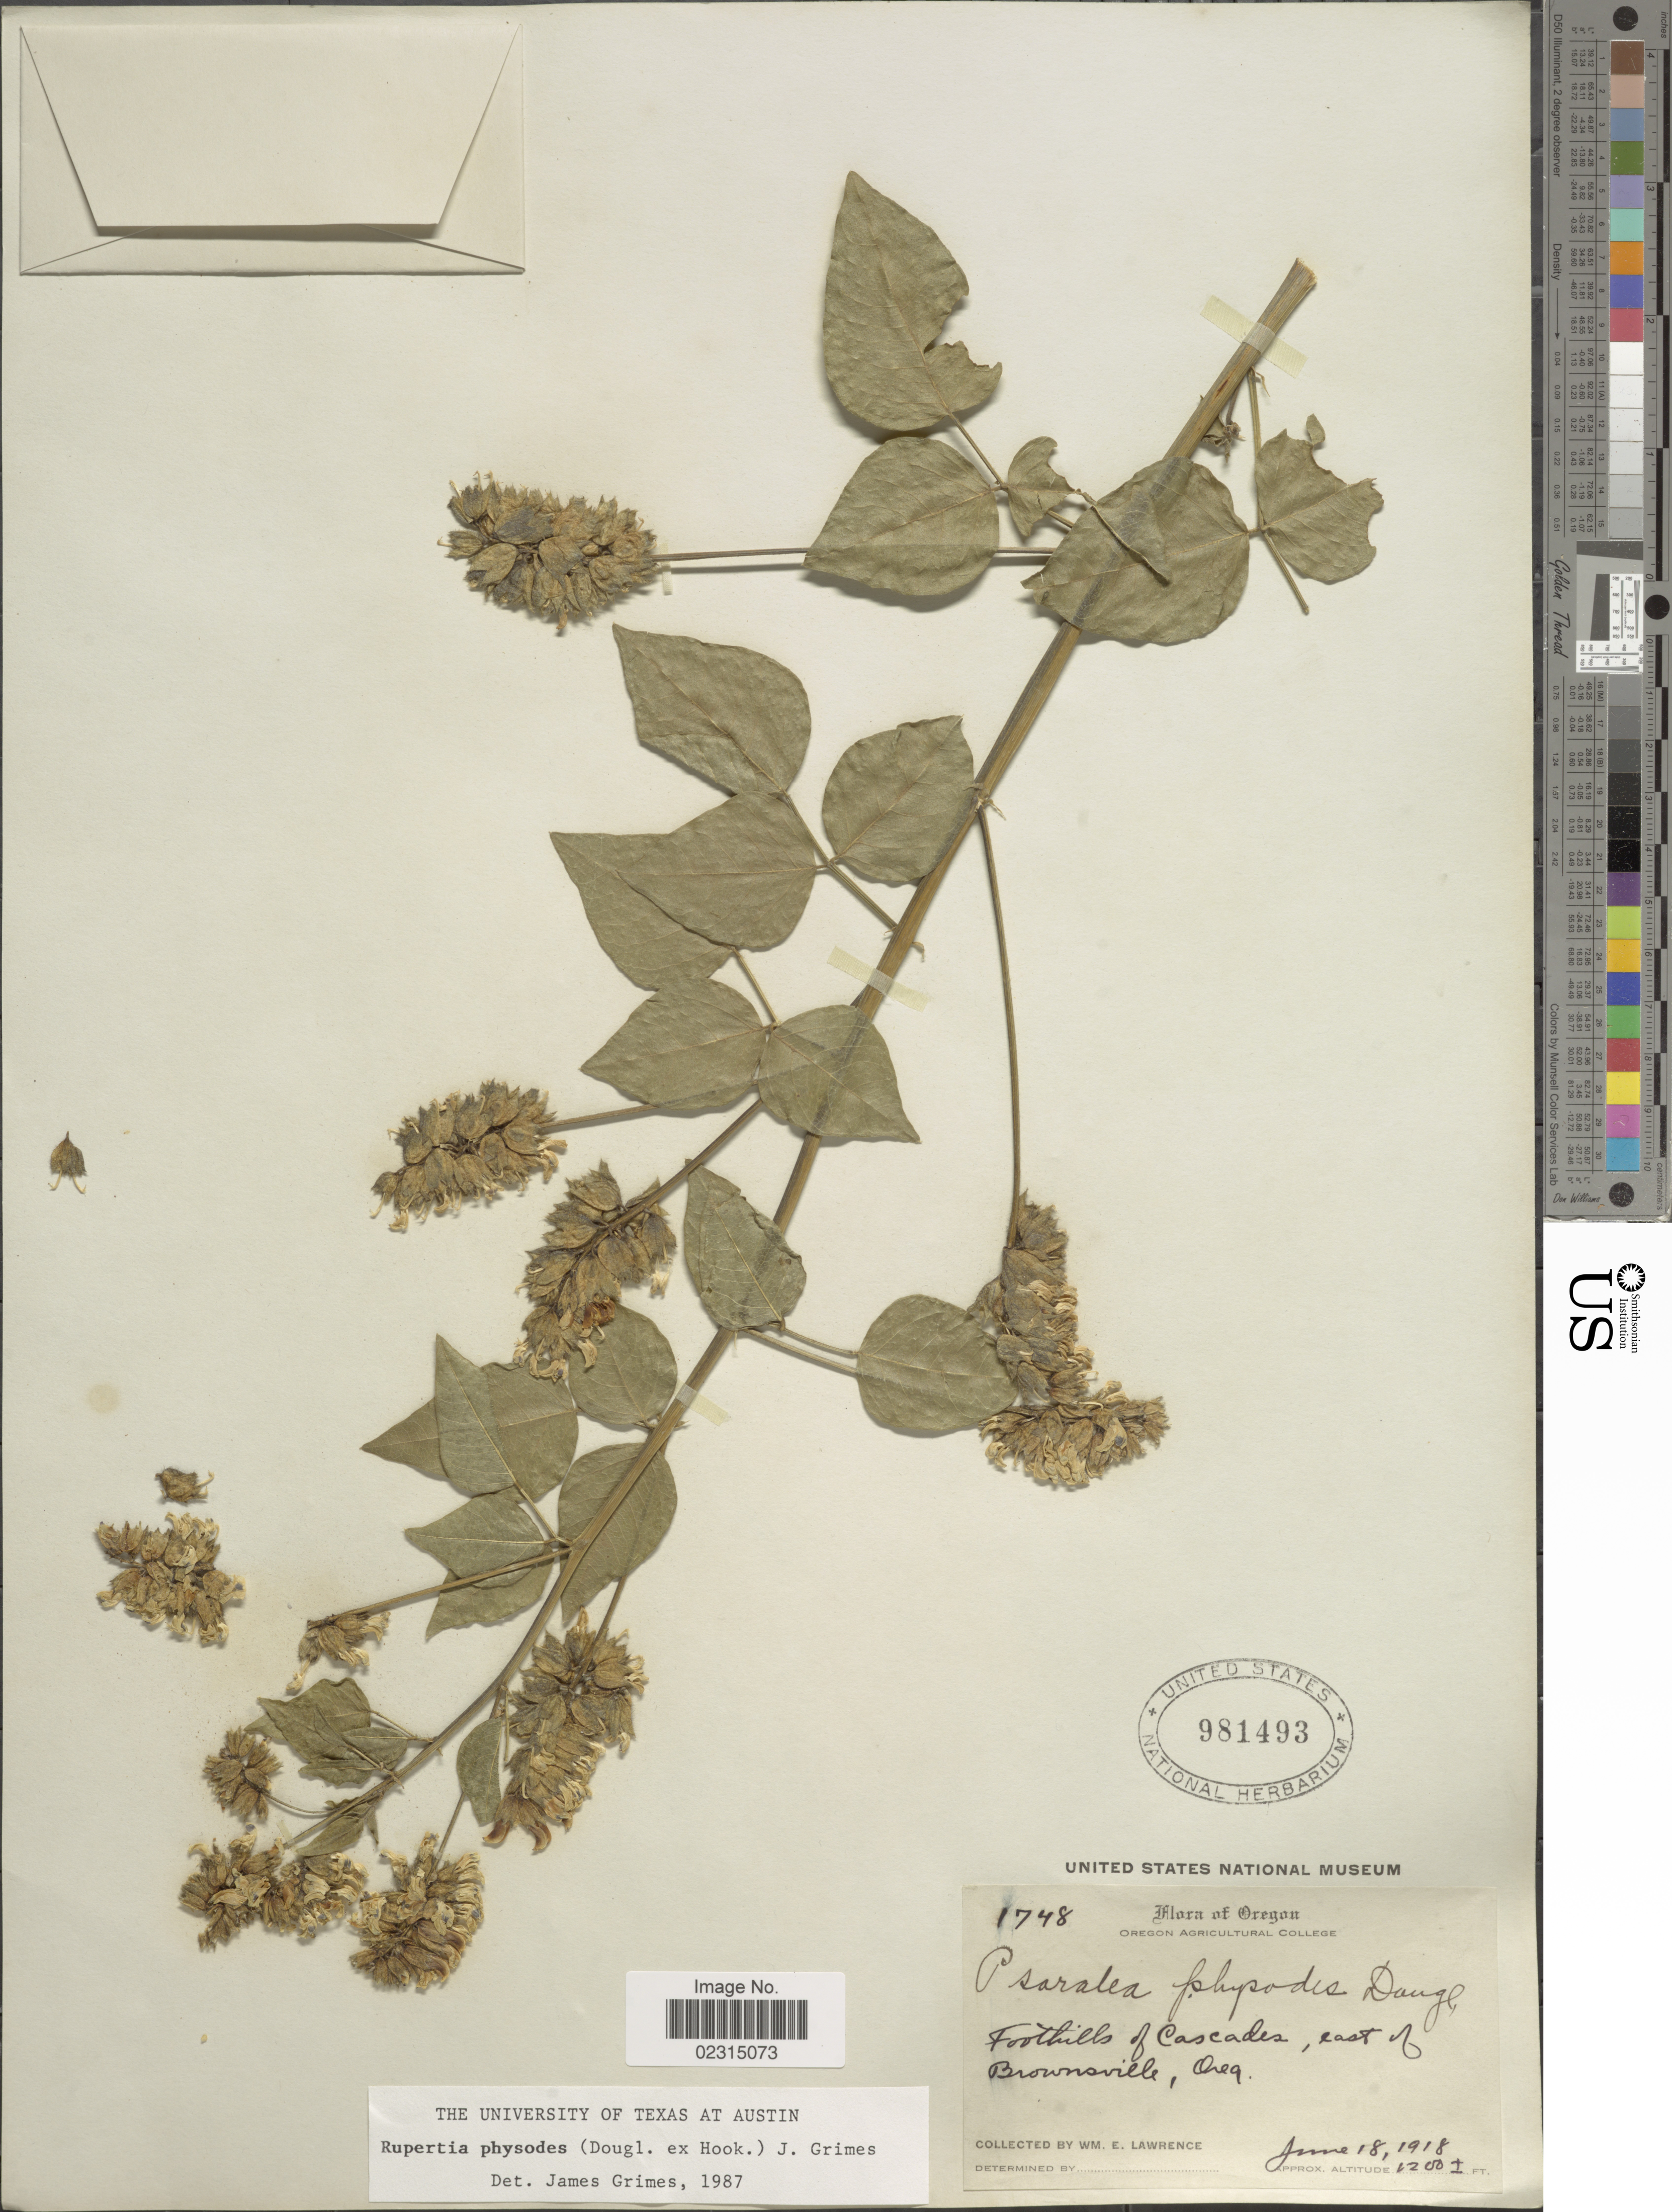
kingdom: Plantae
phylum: Tracheophyta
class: Magnoliopsida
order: Fabales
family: Fabaceae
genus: Rupertia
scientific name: Rupertia physodes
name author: (Douglas) J.W. Grimes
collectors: W. Lawrence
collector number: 1748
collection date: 1918-06-18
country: United States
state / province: Oregon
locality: Oregon Agricultural College, Foothills of Cascades, east of Brownsville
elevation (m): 366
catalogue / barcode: US 981493